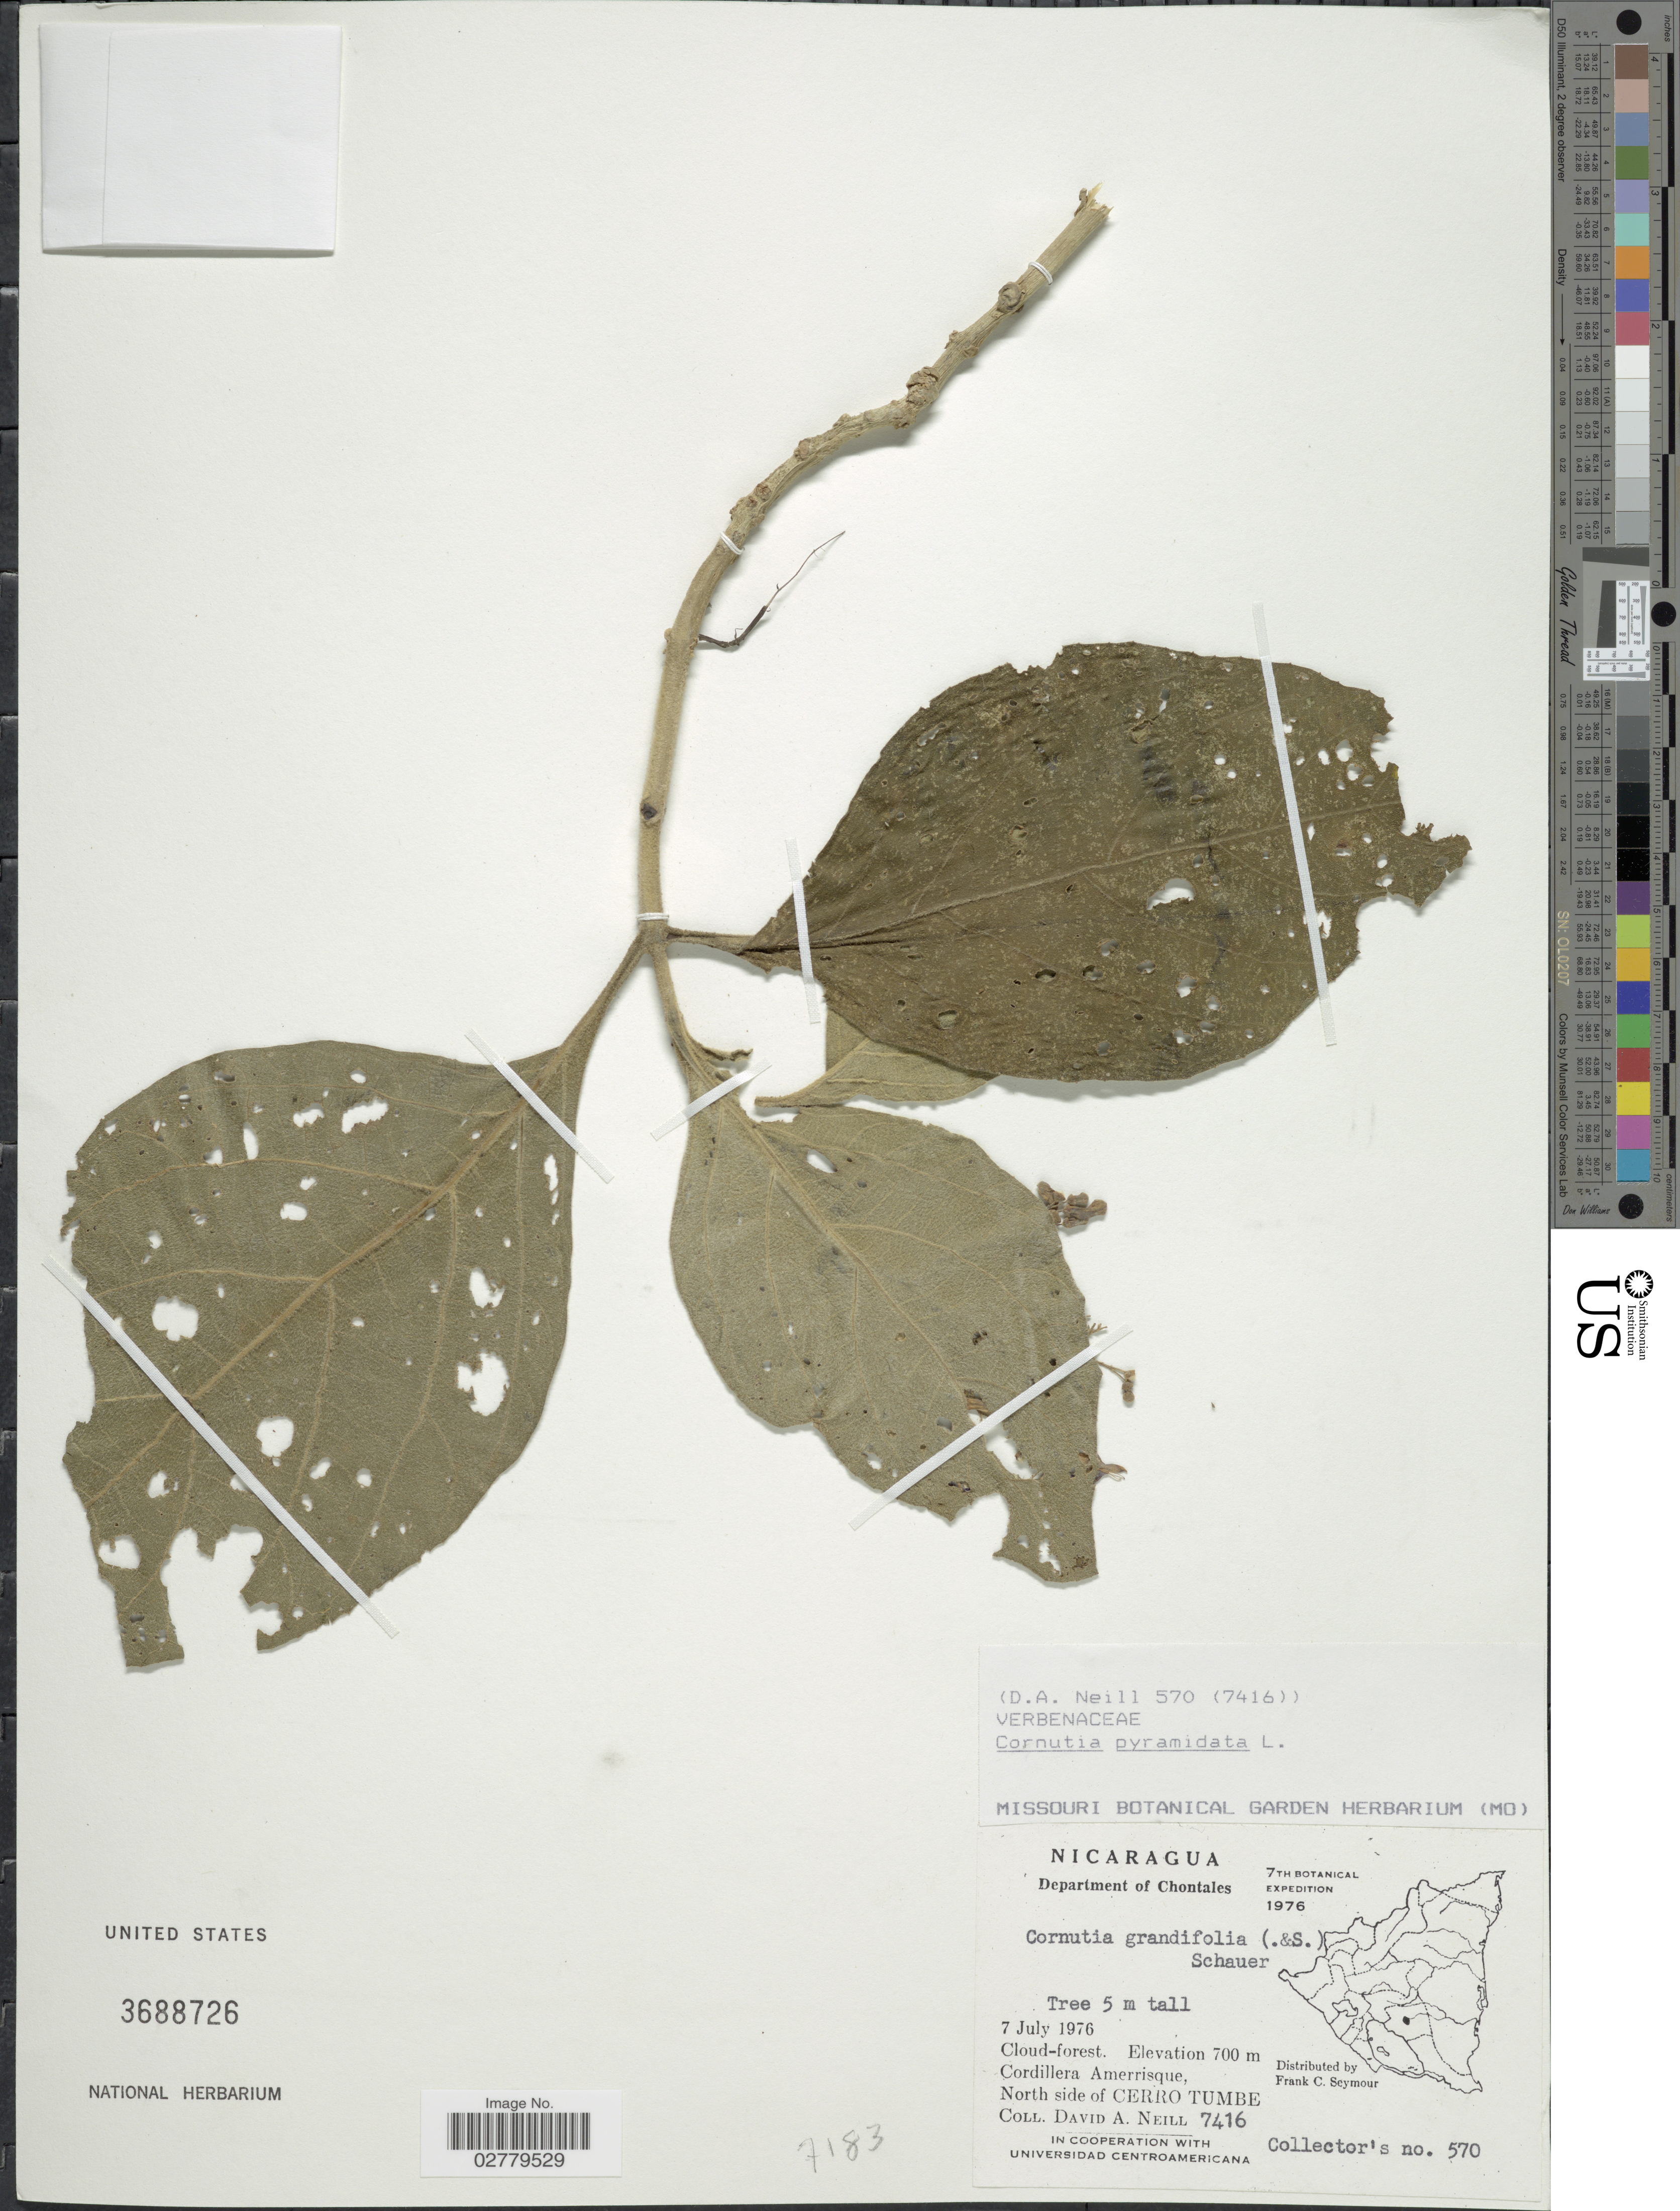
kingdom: Plantae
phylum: Tracheophyta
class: Magnoliopsida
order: Lamiales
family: Lamiaceae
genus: Cornutia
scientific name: Cornutia pyramidata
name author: L.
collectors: D. A. Neill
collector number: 570/7416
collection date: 1976-07-07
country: Nicaragua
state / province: Chontales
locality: Cordillera Amerrisque, North side of Cerro Tumbe.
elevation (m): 700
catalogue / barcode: US 3688726